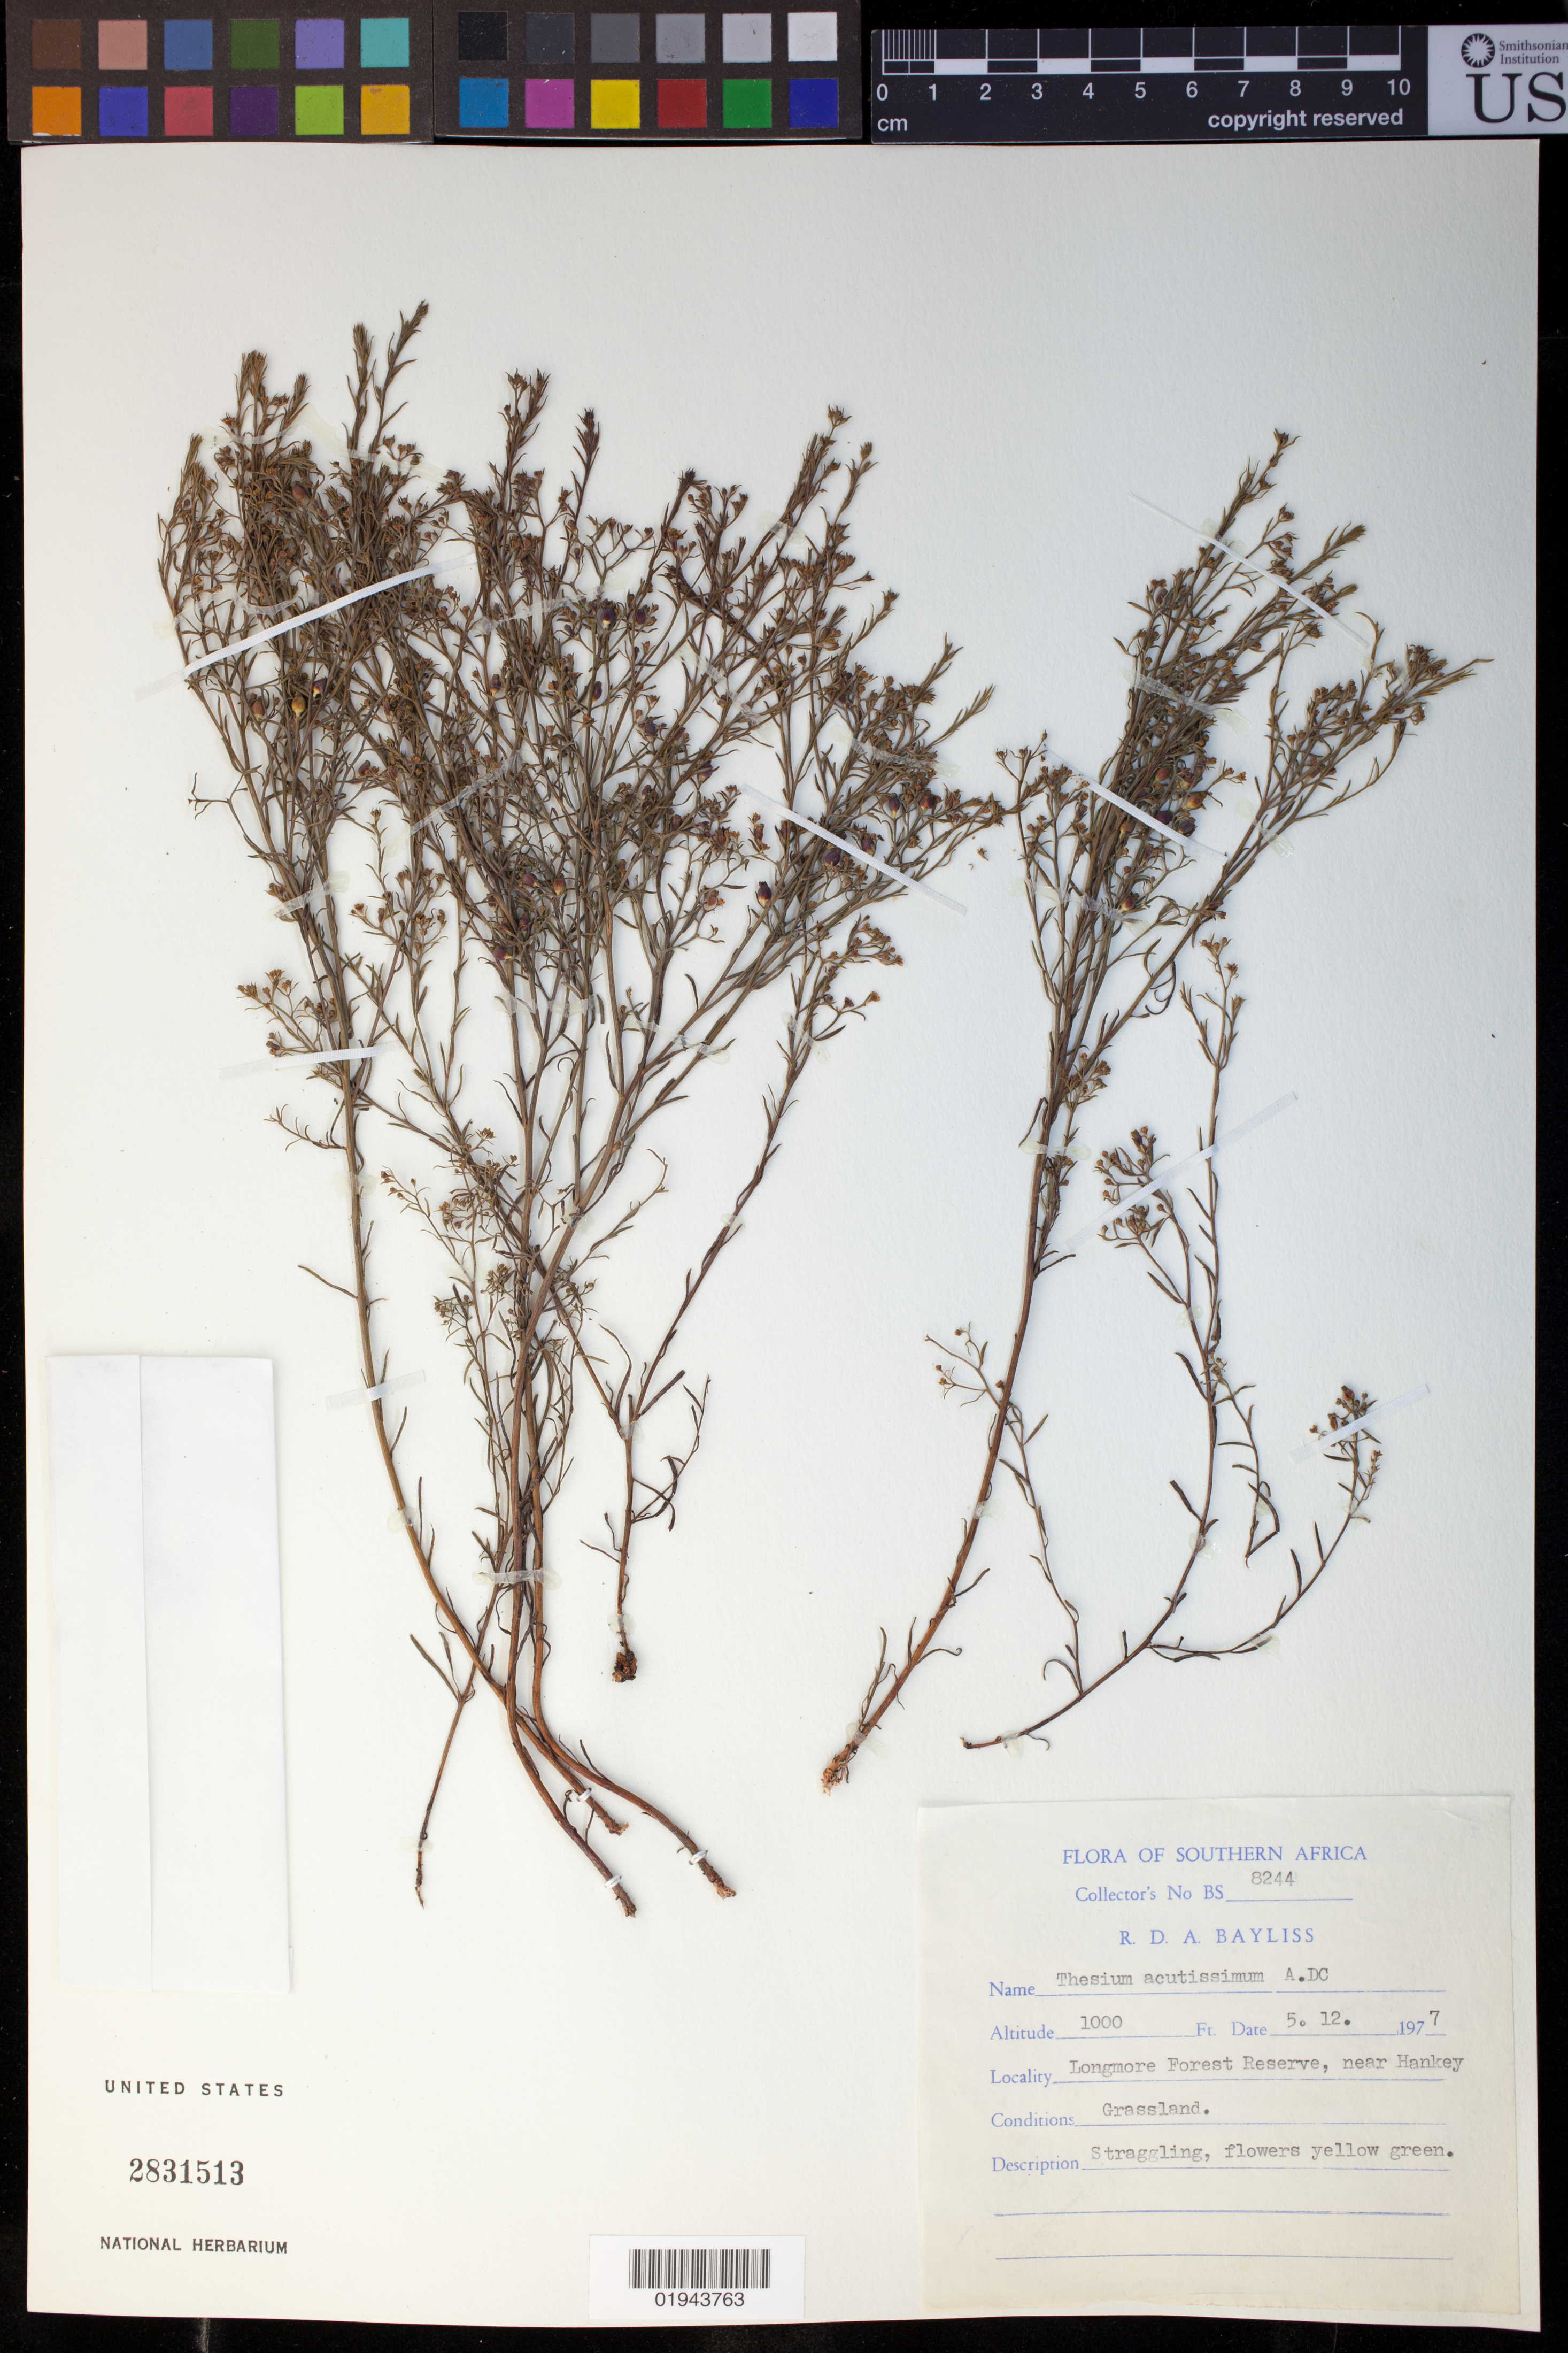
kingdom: Plantae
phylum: Tracheophyta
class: Magnoliopsida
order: Santalales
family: Thesiaceae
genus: Thesium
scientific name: Thesium acutissimum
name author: A. DC.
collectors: R. Bayliss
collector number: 8244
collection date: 1977-05-12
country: South Africa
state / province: Eastern Cape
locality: Longmore Forest Reserve, near Hankey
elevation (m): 305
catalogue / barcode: US 2831513